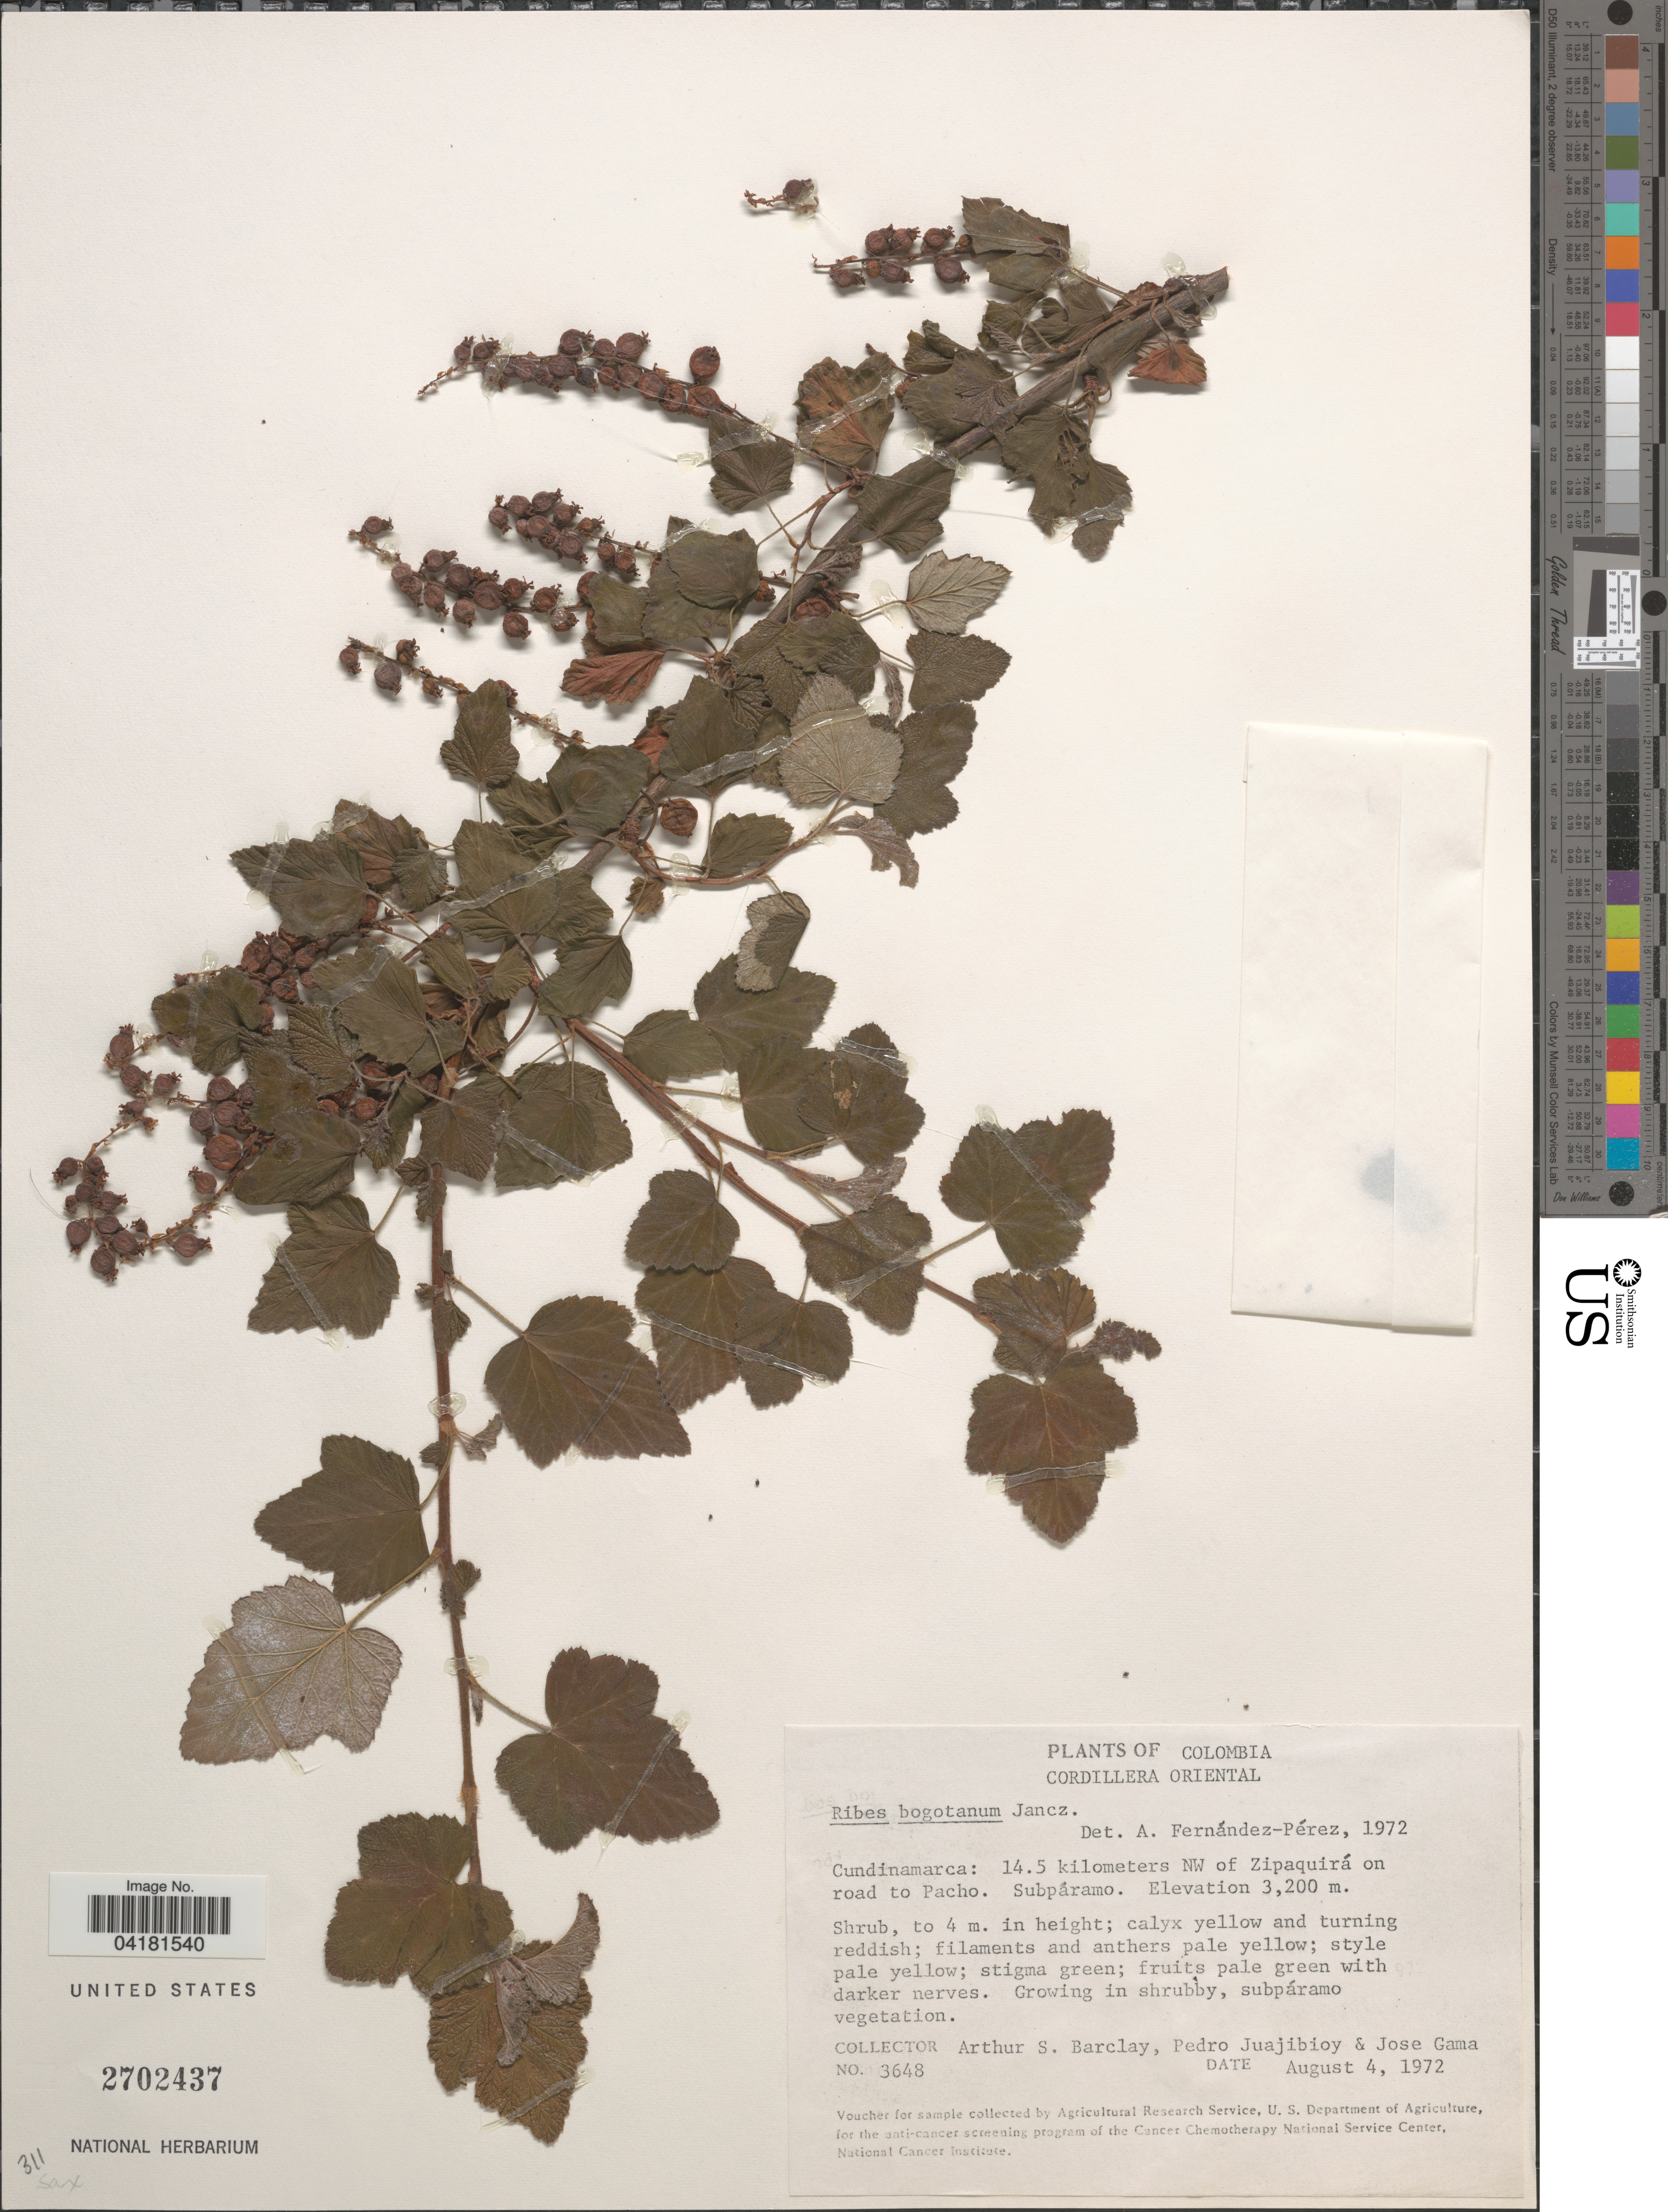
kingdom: Plantae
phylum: Tracheophyta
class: Magnoliopsida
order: Saxifragales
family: Grossulariaceae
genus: Ribes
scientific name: Ribes bogotanum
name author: Jancz.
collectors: A. S. Barclay, P. Juajibioy & J. Gama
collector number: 3648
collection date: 1972-08-04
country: Colombia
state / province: Cundinamarca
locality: Cordillera Oriental. 14.5 kilometers NW of Zipaquirá on road to Pacho. Subpáramo.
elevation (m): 3200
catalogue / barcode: US 2702437